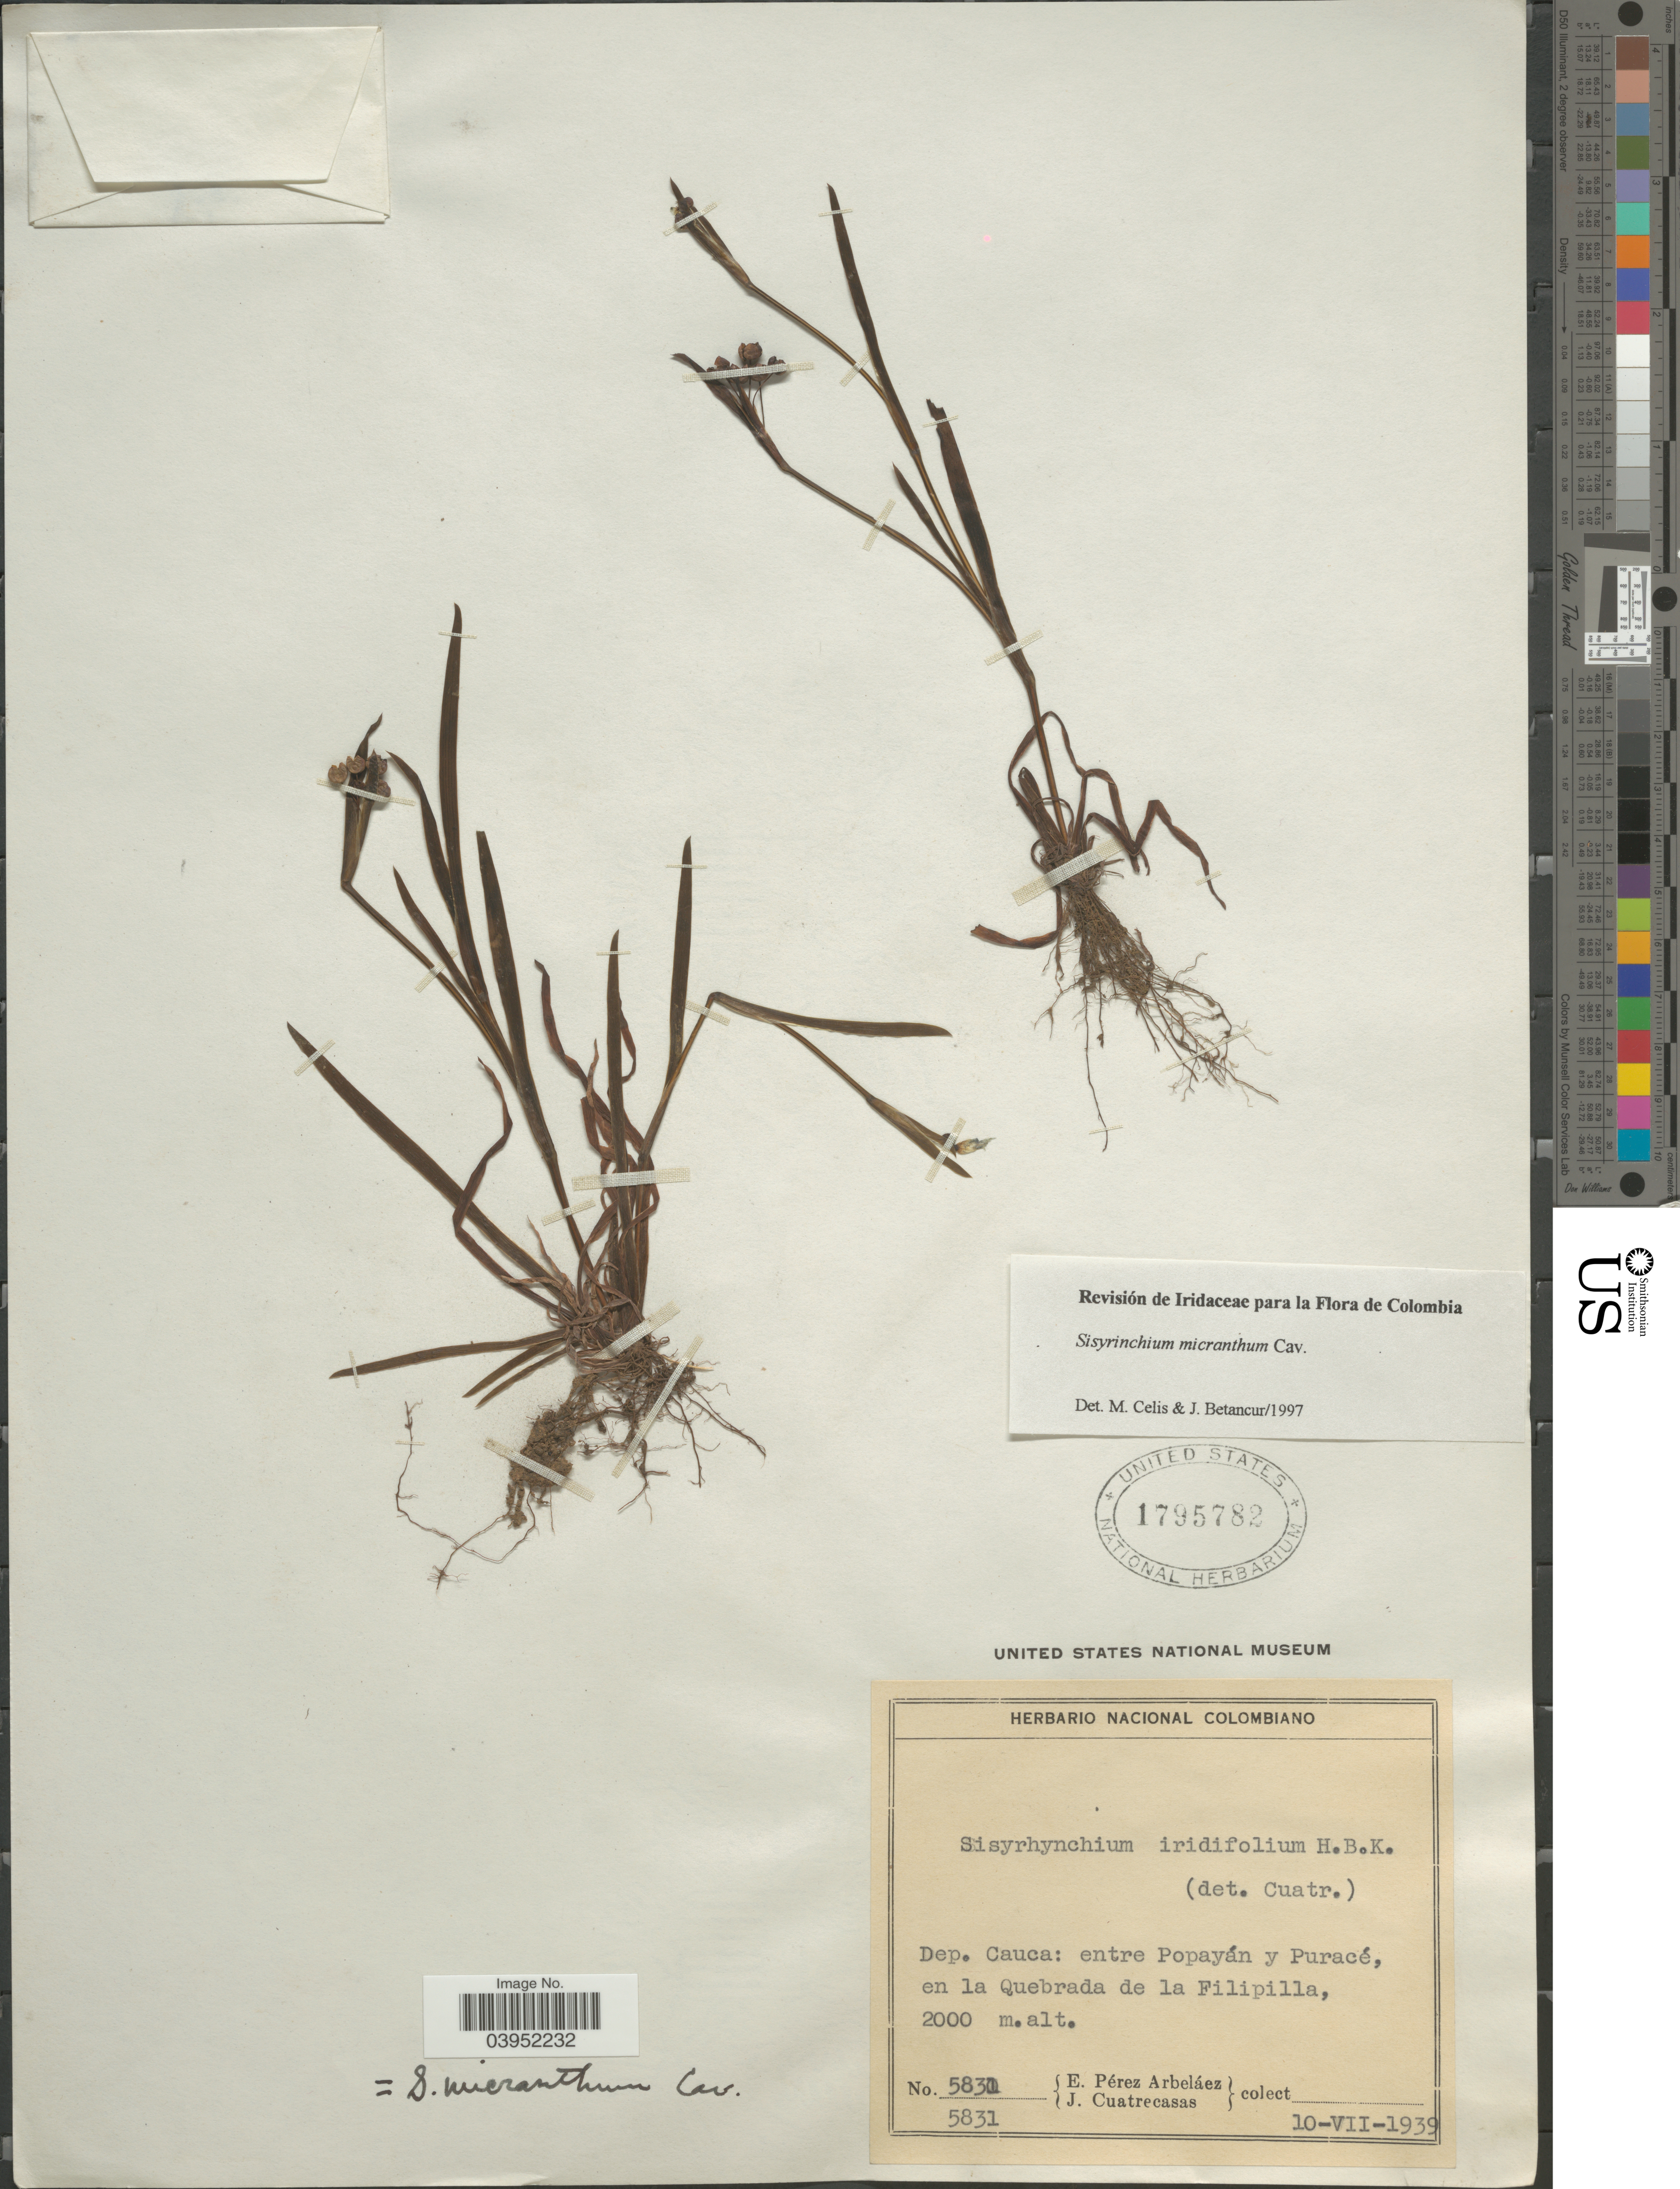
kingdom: Plantae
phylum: Tracheophyta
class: Liliopsida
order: Asparagales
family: Iridaceae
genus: Sisyrinchium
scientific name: Sisyrinchium micranthum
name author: Cav.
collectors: E. Pérez Arbeláez & J. Cuatrecasas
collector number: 5831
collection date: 1939-07-10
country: Colombia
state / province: Cauca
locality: Dep. Cauca: entre Popayán y Puracé, en la Quebrada de la Filipilla.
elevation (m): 2000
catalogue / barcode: US 1795782